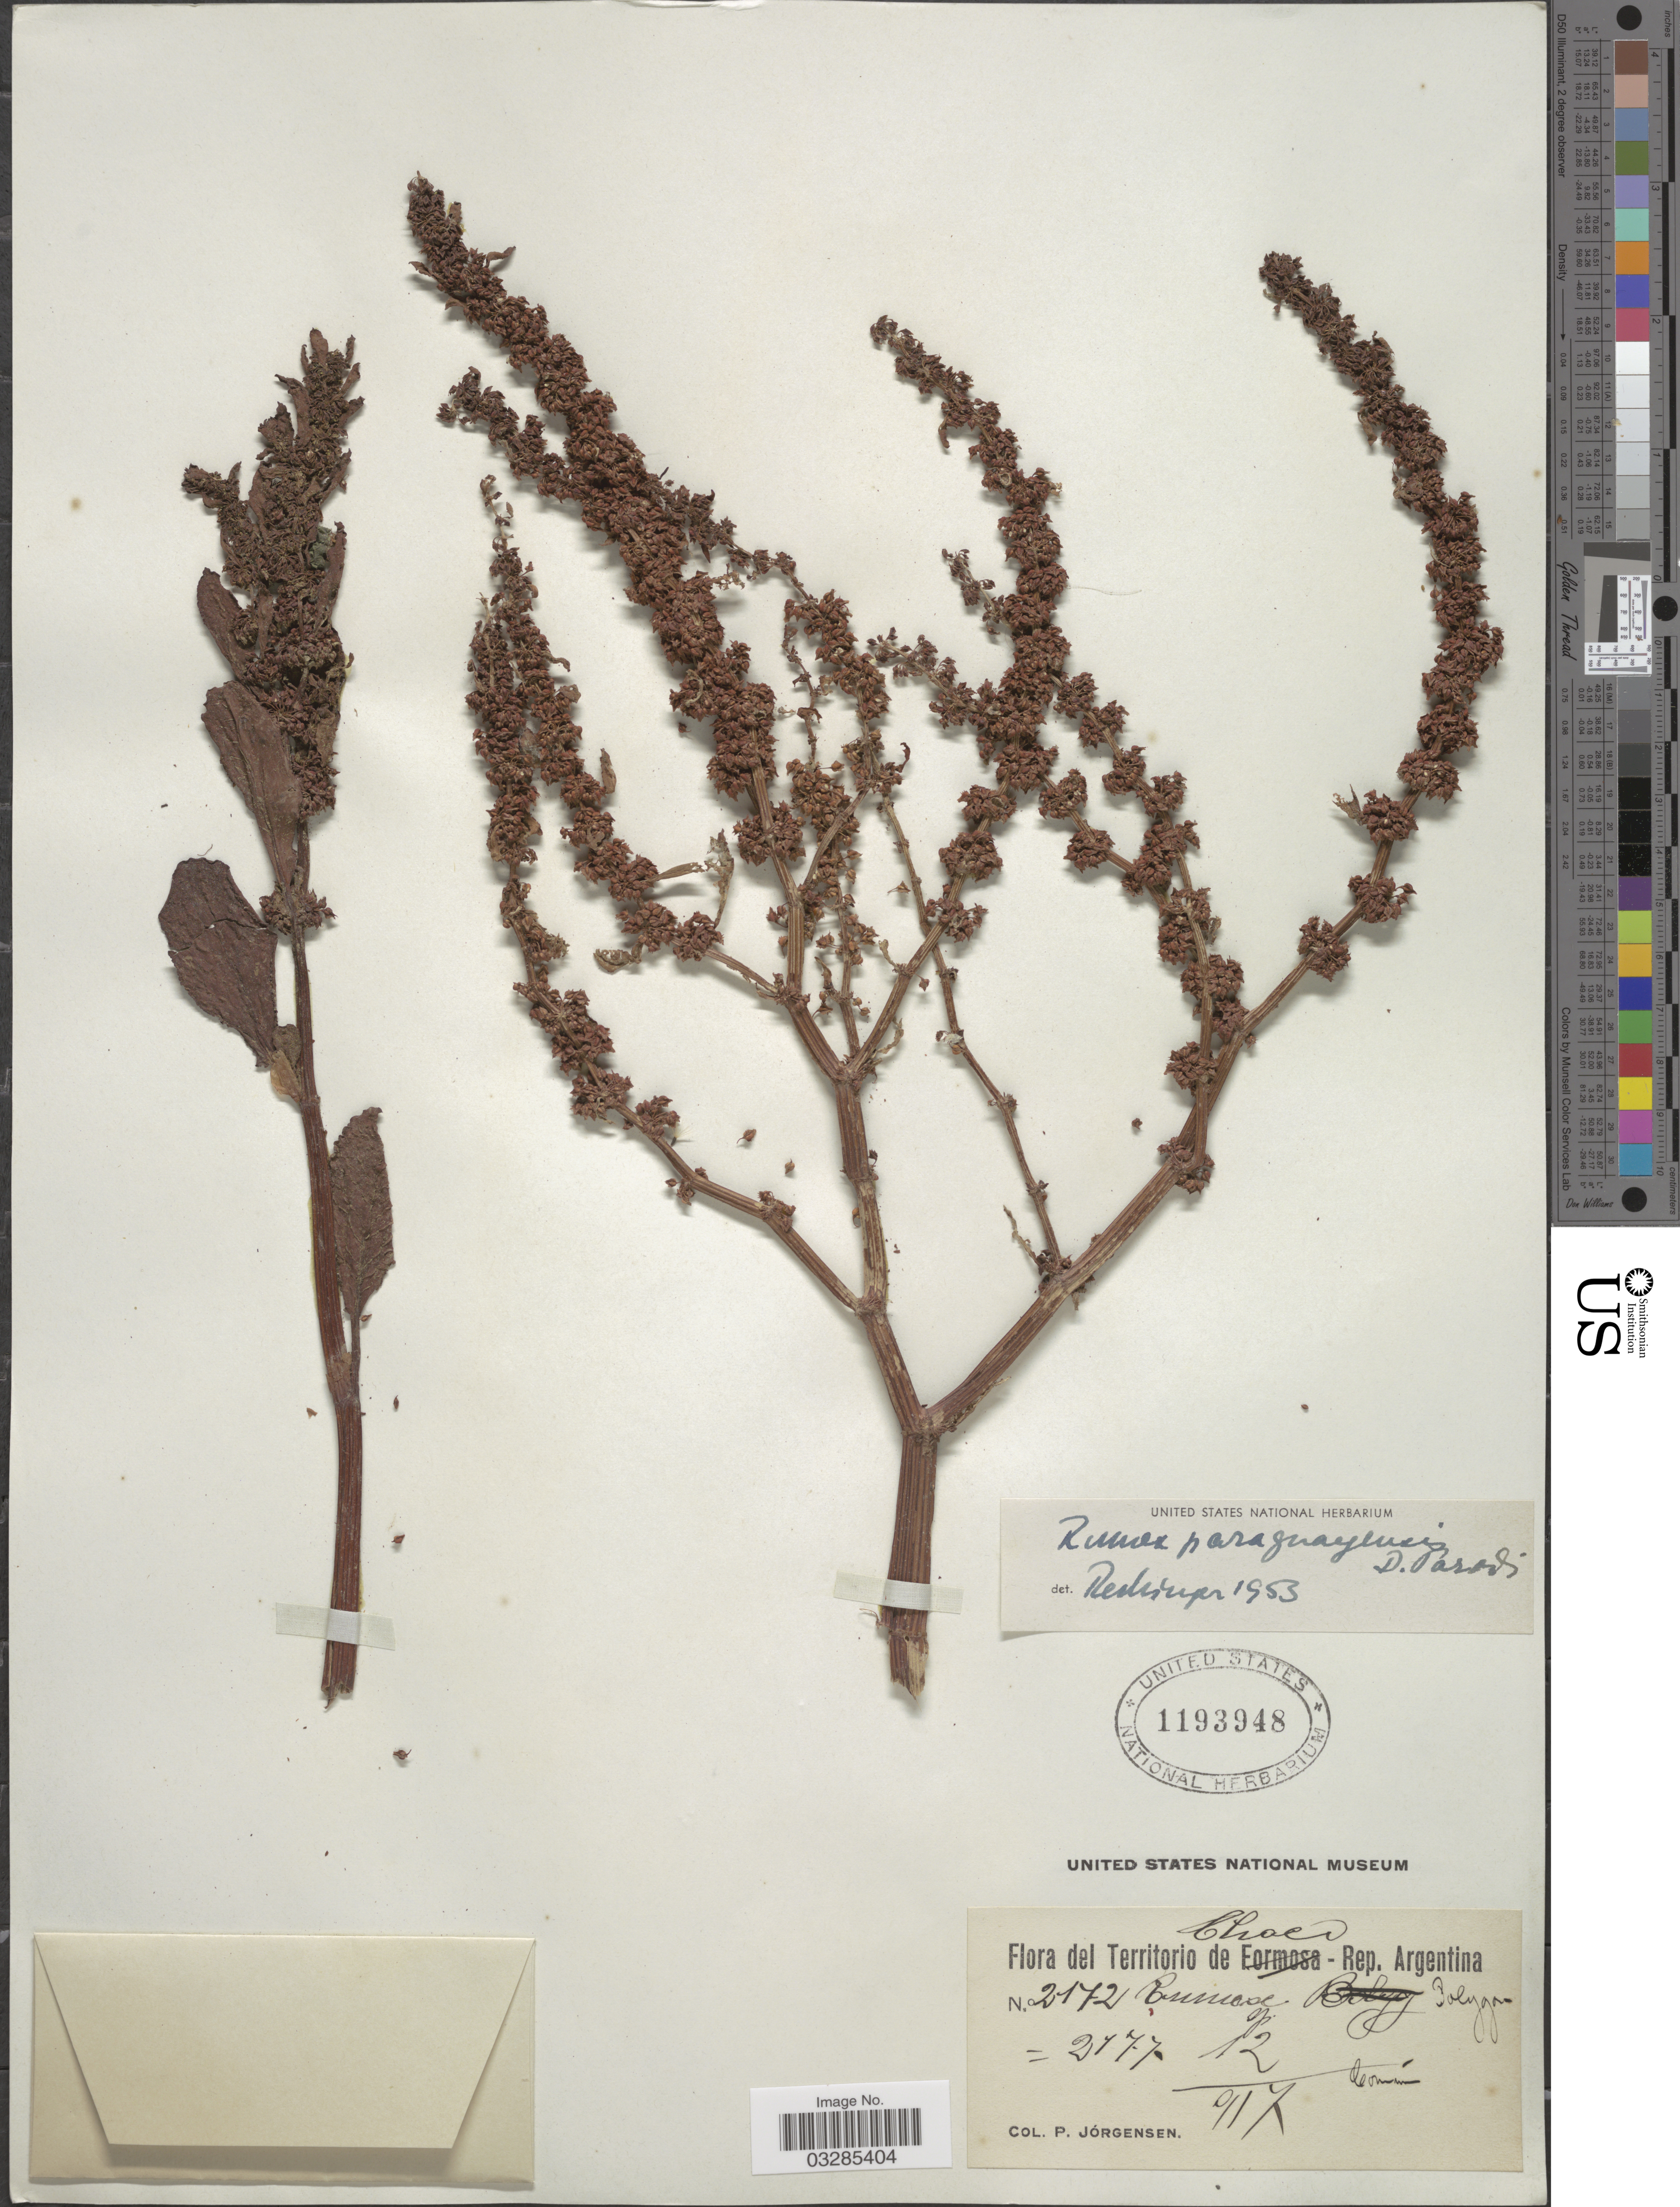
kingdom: Plantae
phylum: Tracheophyta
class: Magnoliopsida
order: Caryophyllales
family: Polygonaceae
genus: Rumex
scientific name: Rumex paraguayensis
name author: Parodi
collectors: P. Jörgensen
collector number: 2172/2177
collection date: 1917-12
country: Argentina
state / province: Chaco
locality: Comun.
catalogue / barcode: US 1193948